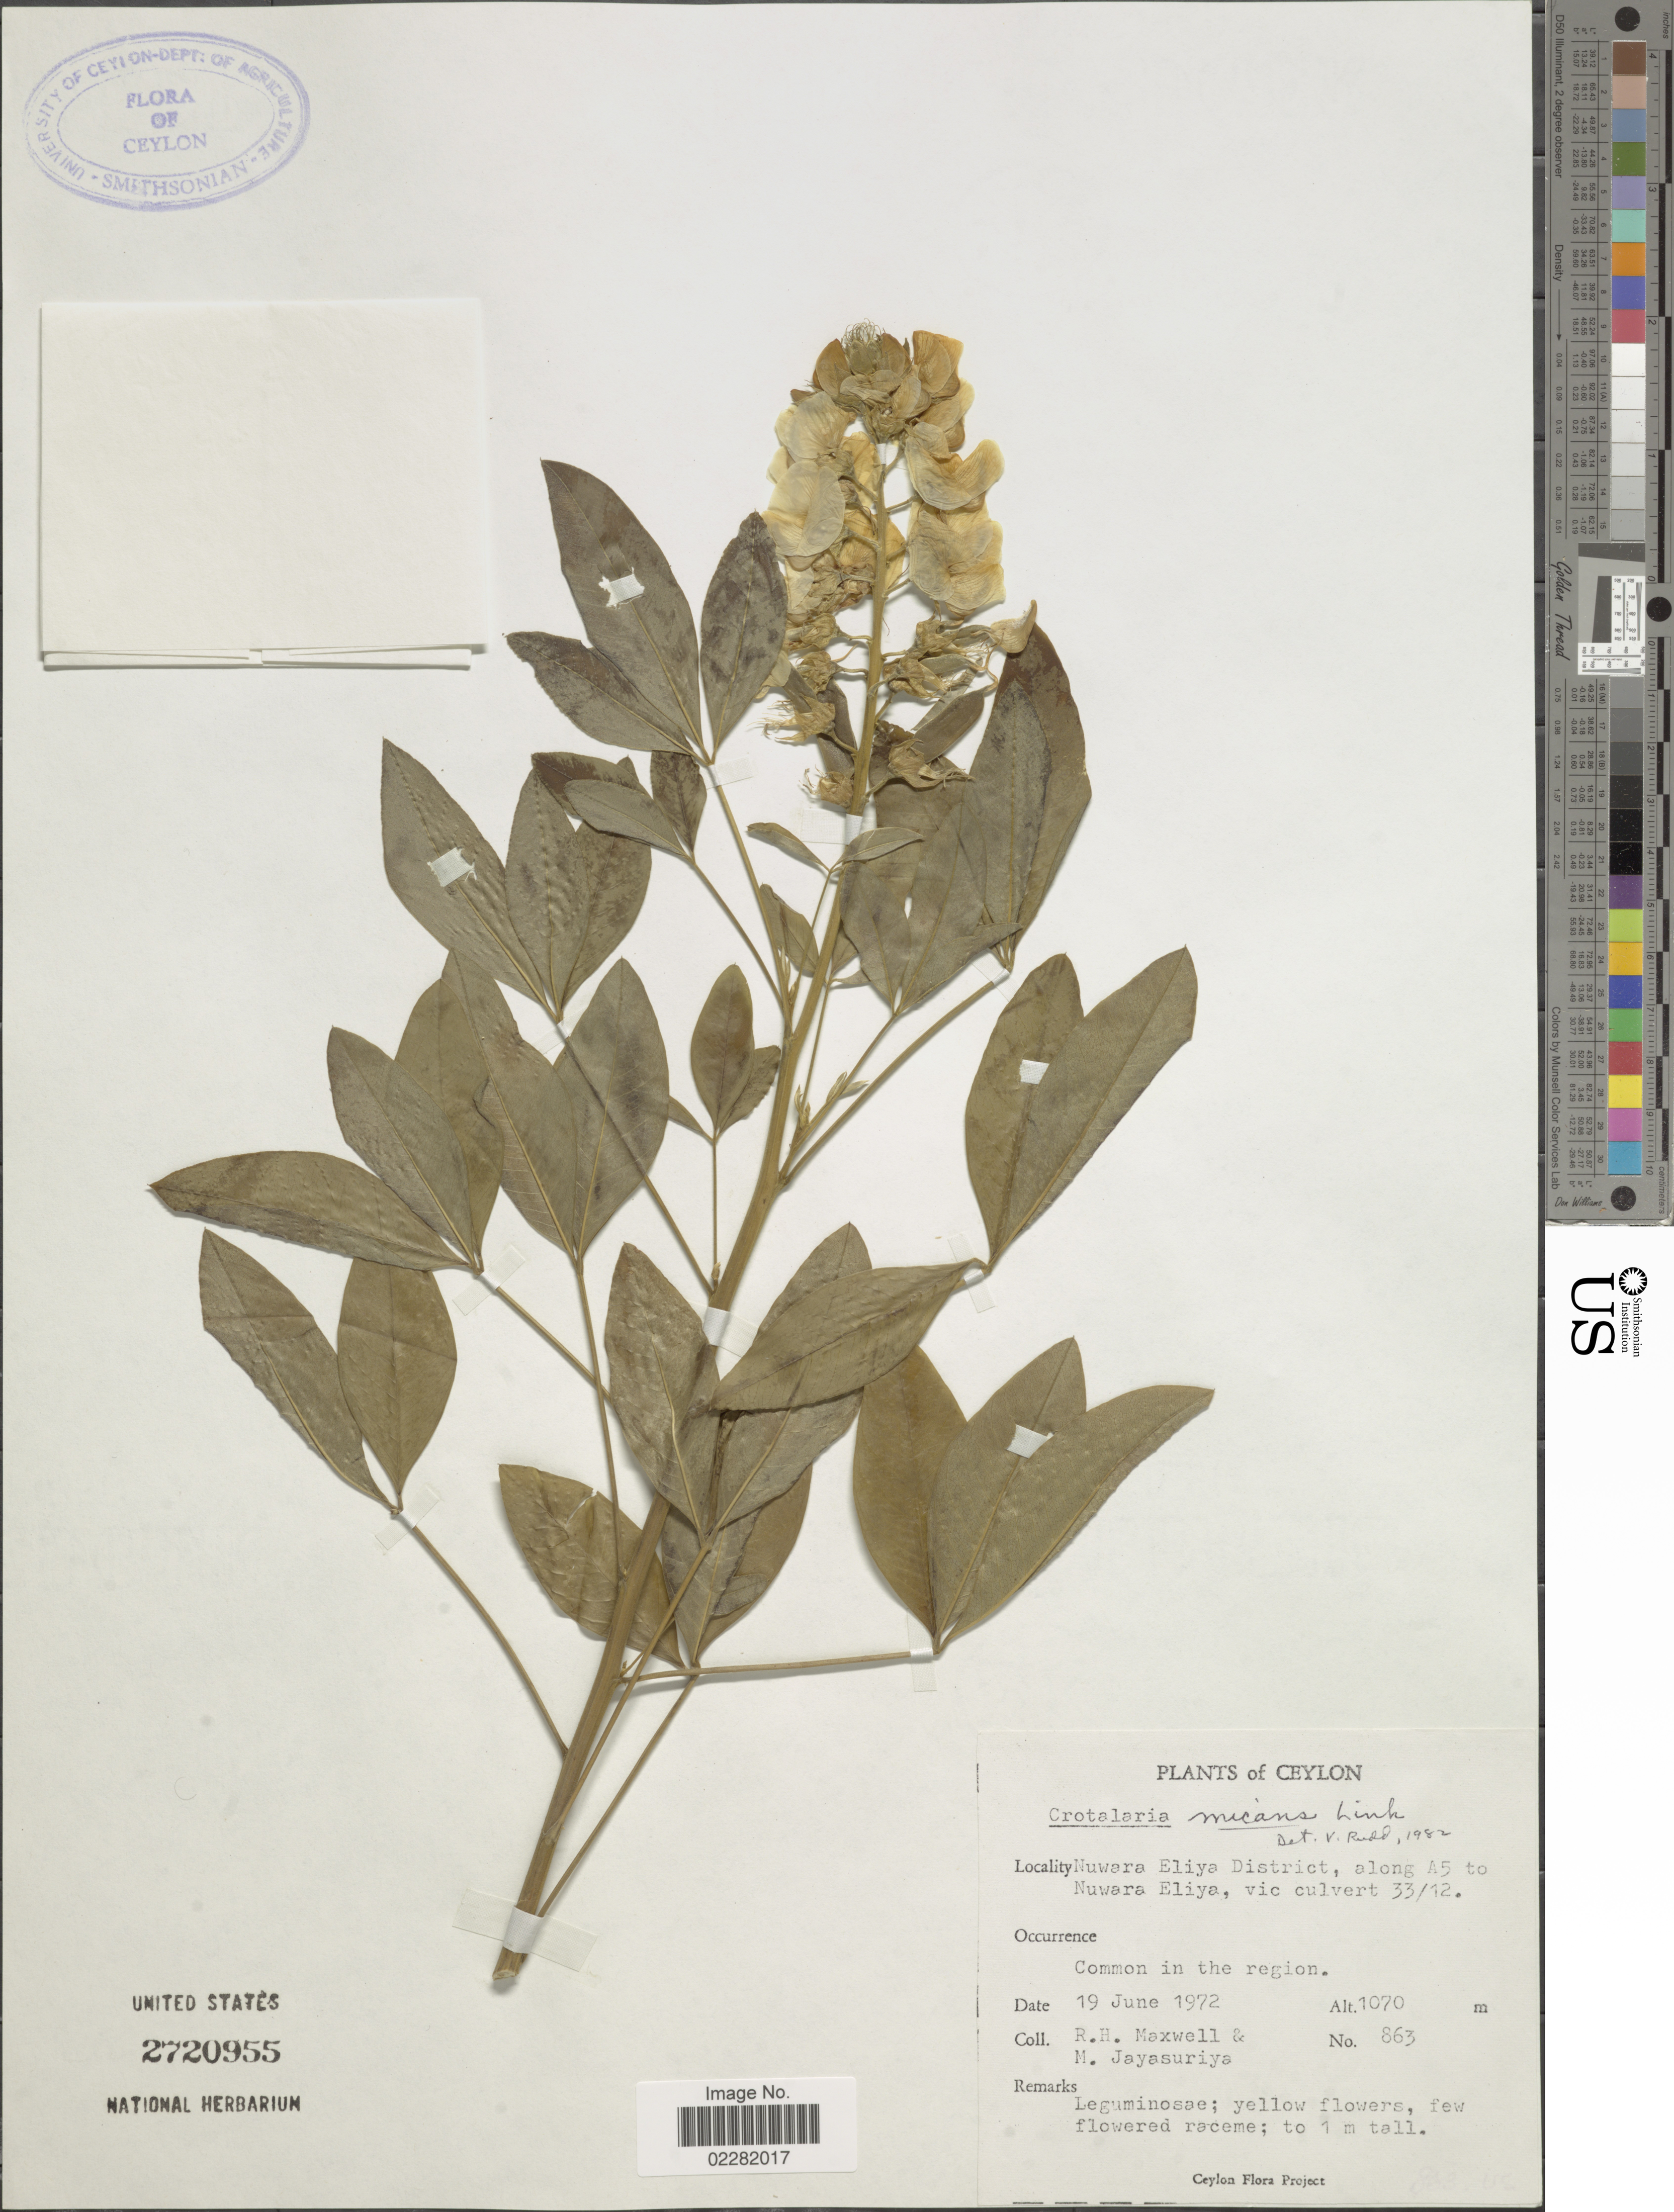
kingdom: Plantae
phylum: Tracheophyta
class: Magnoliopsida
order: Fabales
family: Fabaceae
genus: Crotalaria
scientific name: Crotalaria micans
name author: Link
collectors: R. Maxwell & M. Jayasuriya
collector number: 863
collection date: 1972-06-19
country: Sri Lanka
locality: Ceylon, Nuwara Eliya District, along A5 to Nuwara Eliya, vic culvert 33/42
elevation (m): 1070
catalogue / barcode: US 2720955